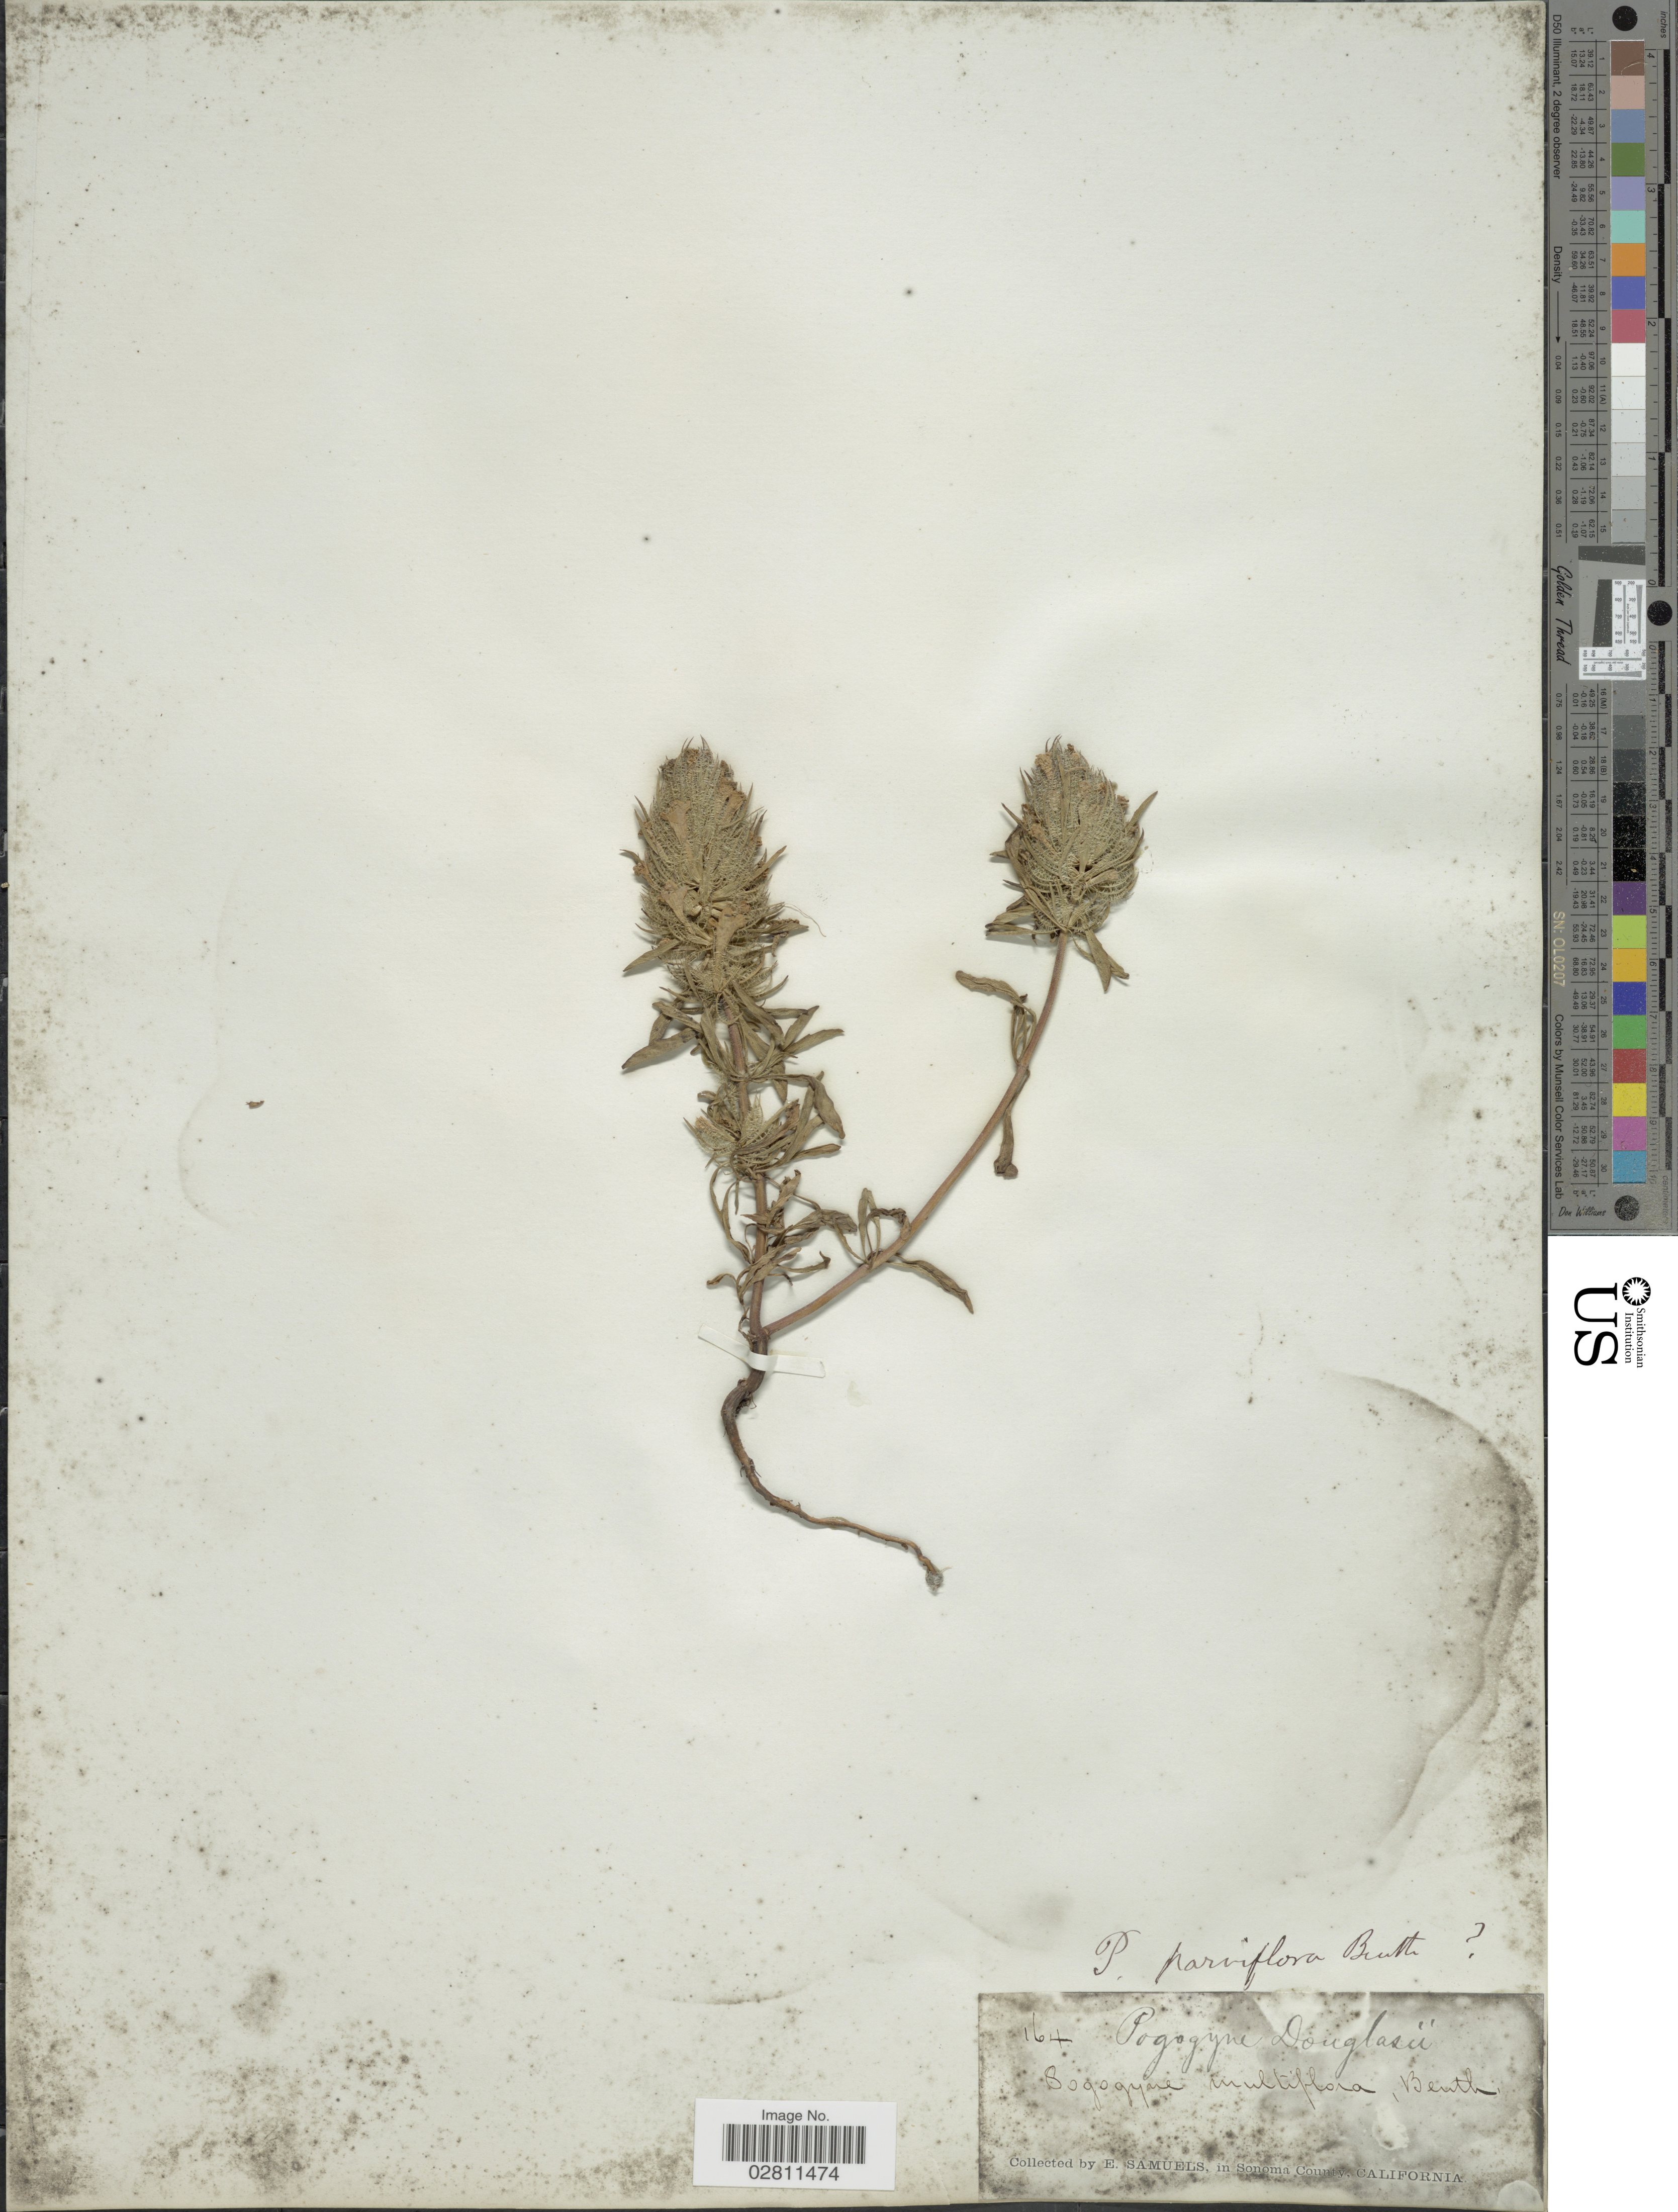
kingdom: Plantae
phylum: Tracheophyta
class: Magnoliopsida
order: Lamiales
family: Lamiaceae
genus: Pogogyne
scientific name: Pogogyne douglasii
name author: Benth.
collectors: E. Samuels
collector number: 164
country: United States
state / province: California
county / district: Sonoma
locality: In Sonoma County.